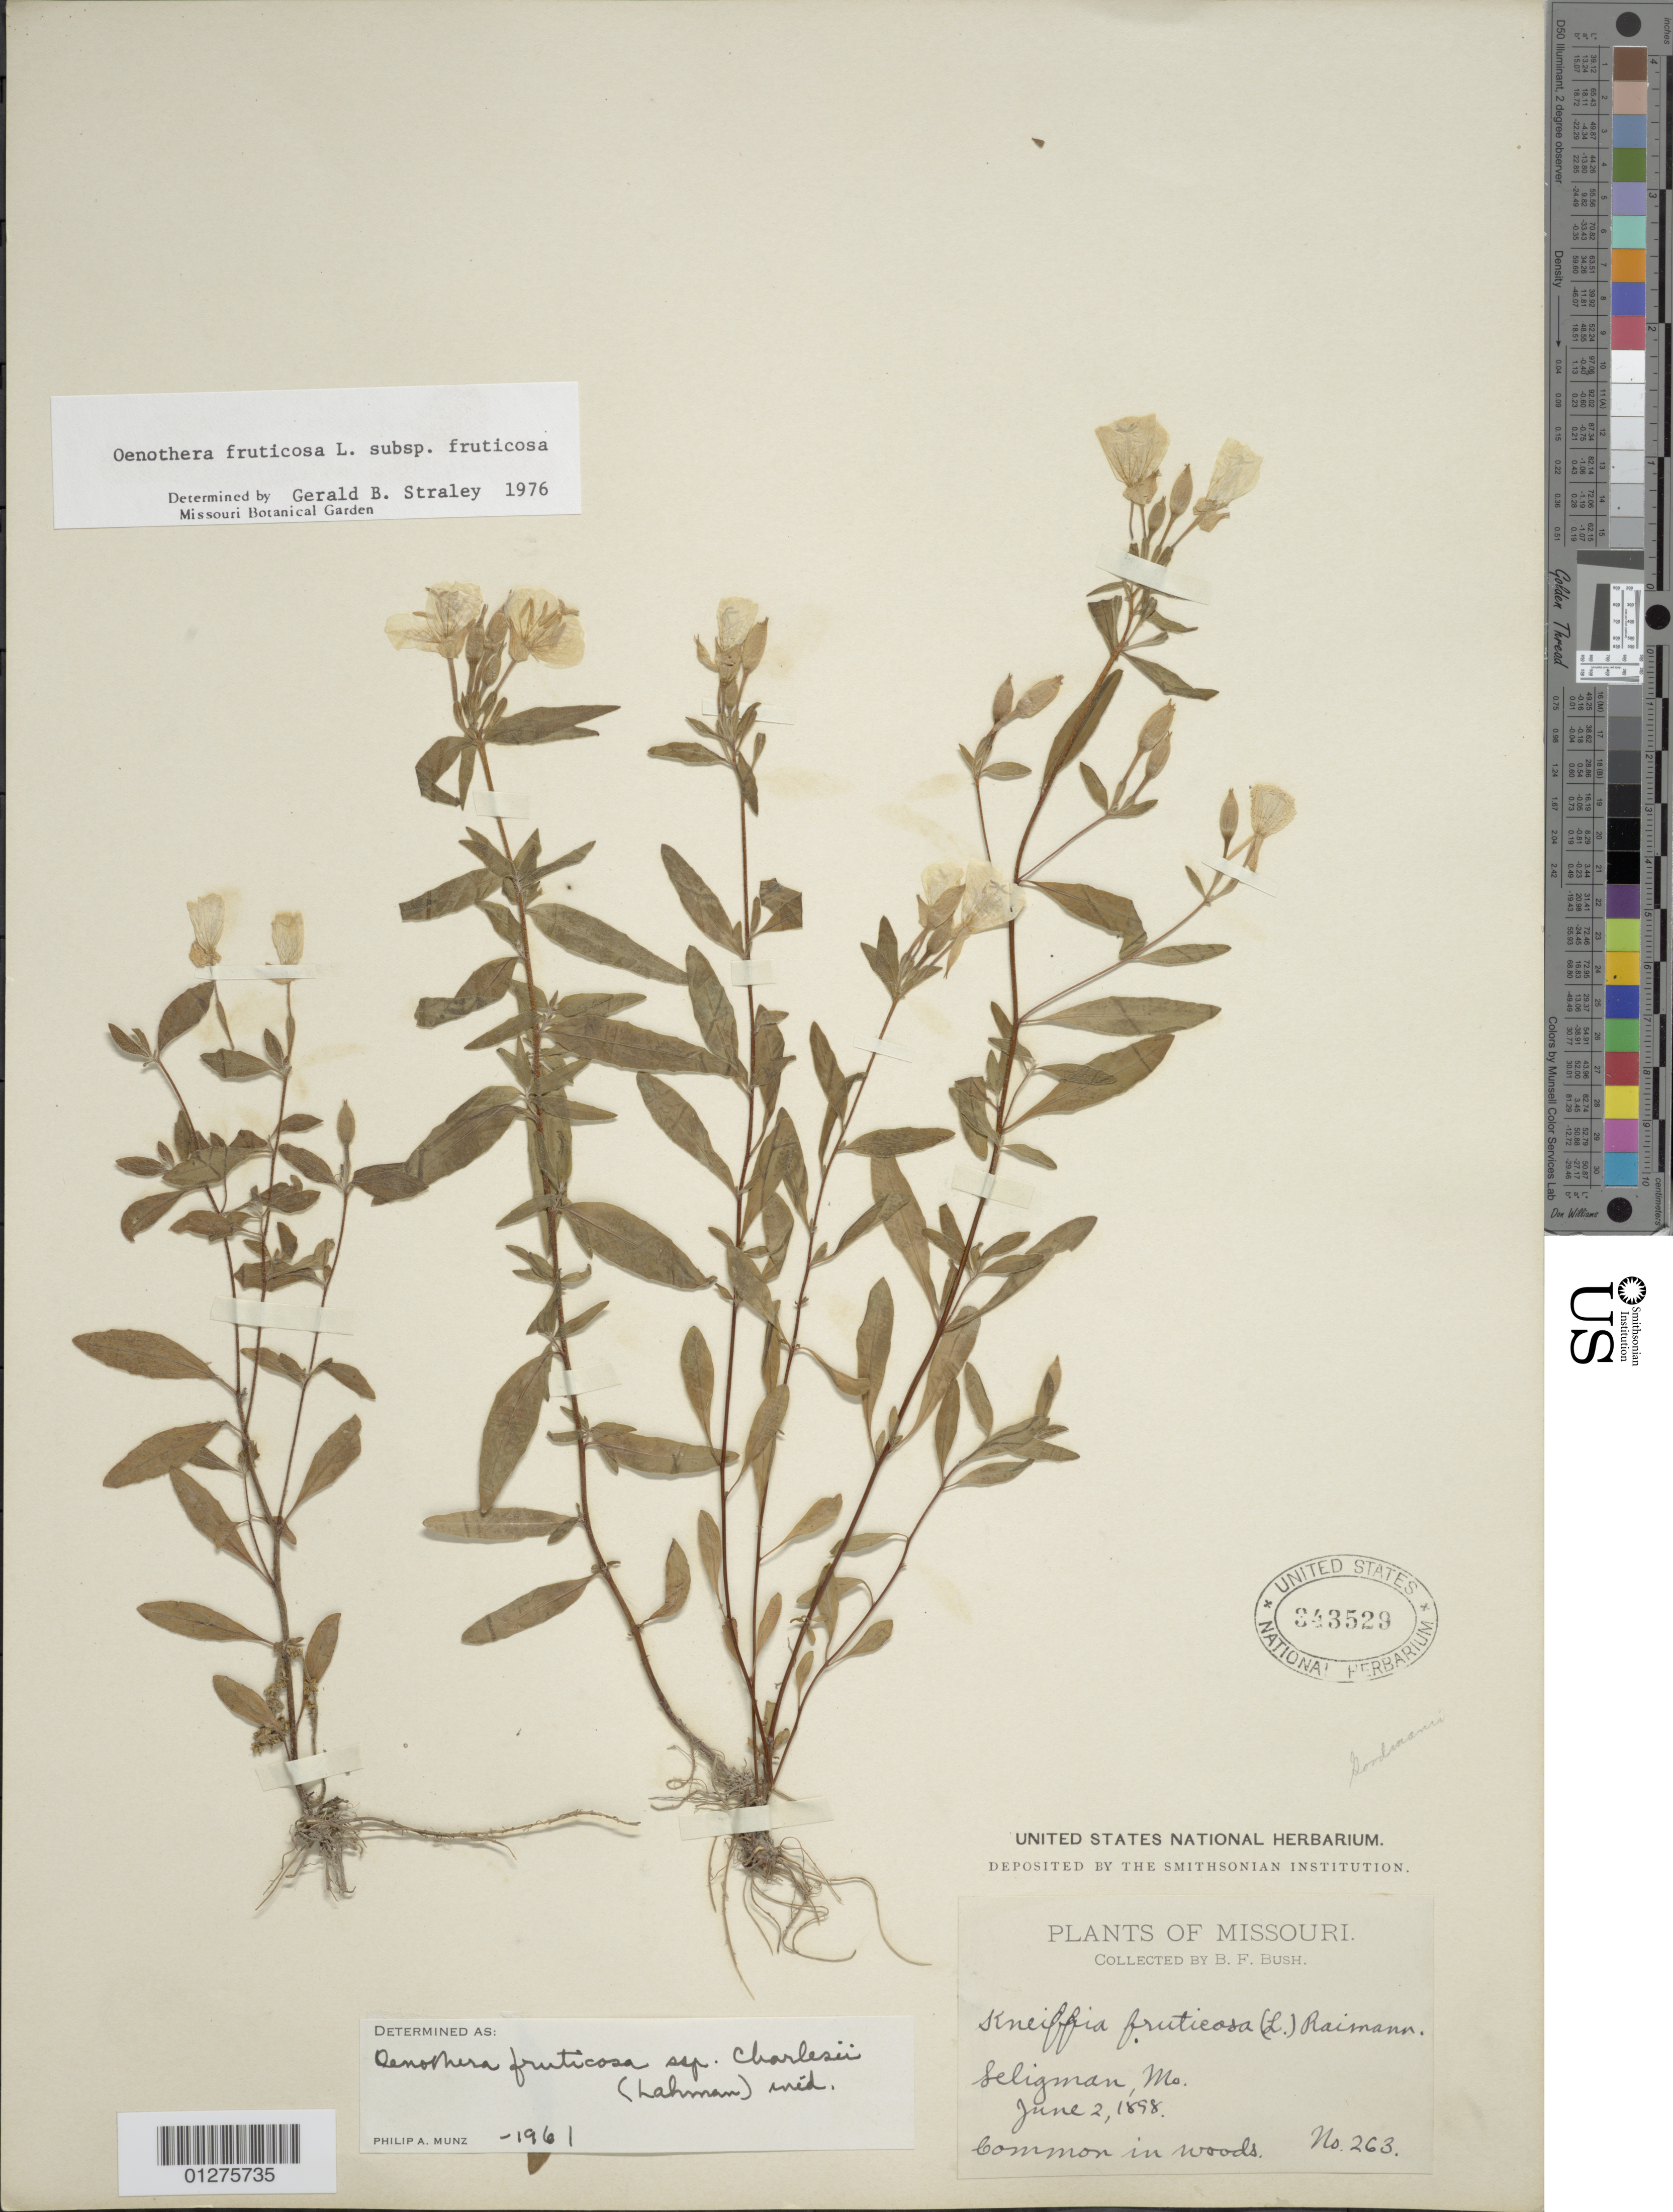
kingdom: Plantae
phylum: Tracheophyta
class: Magnoliopsida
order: Myrtales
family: Onagraceae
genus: Oenothera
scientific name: Oenothera fruticosa subsp. fruticosa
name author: L.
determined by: Straley, G. B.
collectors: B. F. Bush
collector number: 263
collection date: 1898-06-02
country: United States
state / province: Missouri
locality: Seligman.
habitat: In woods.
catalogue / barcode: US 343529